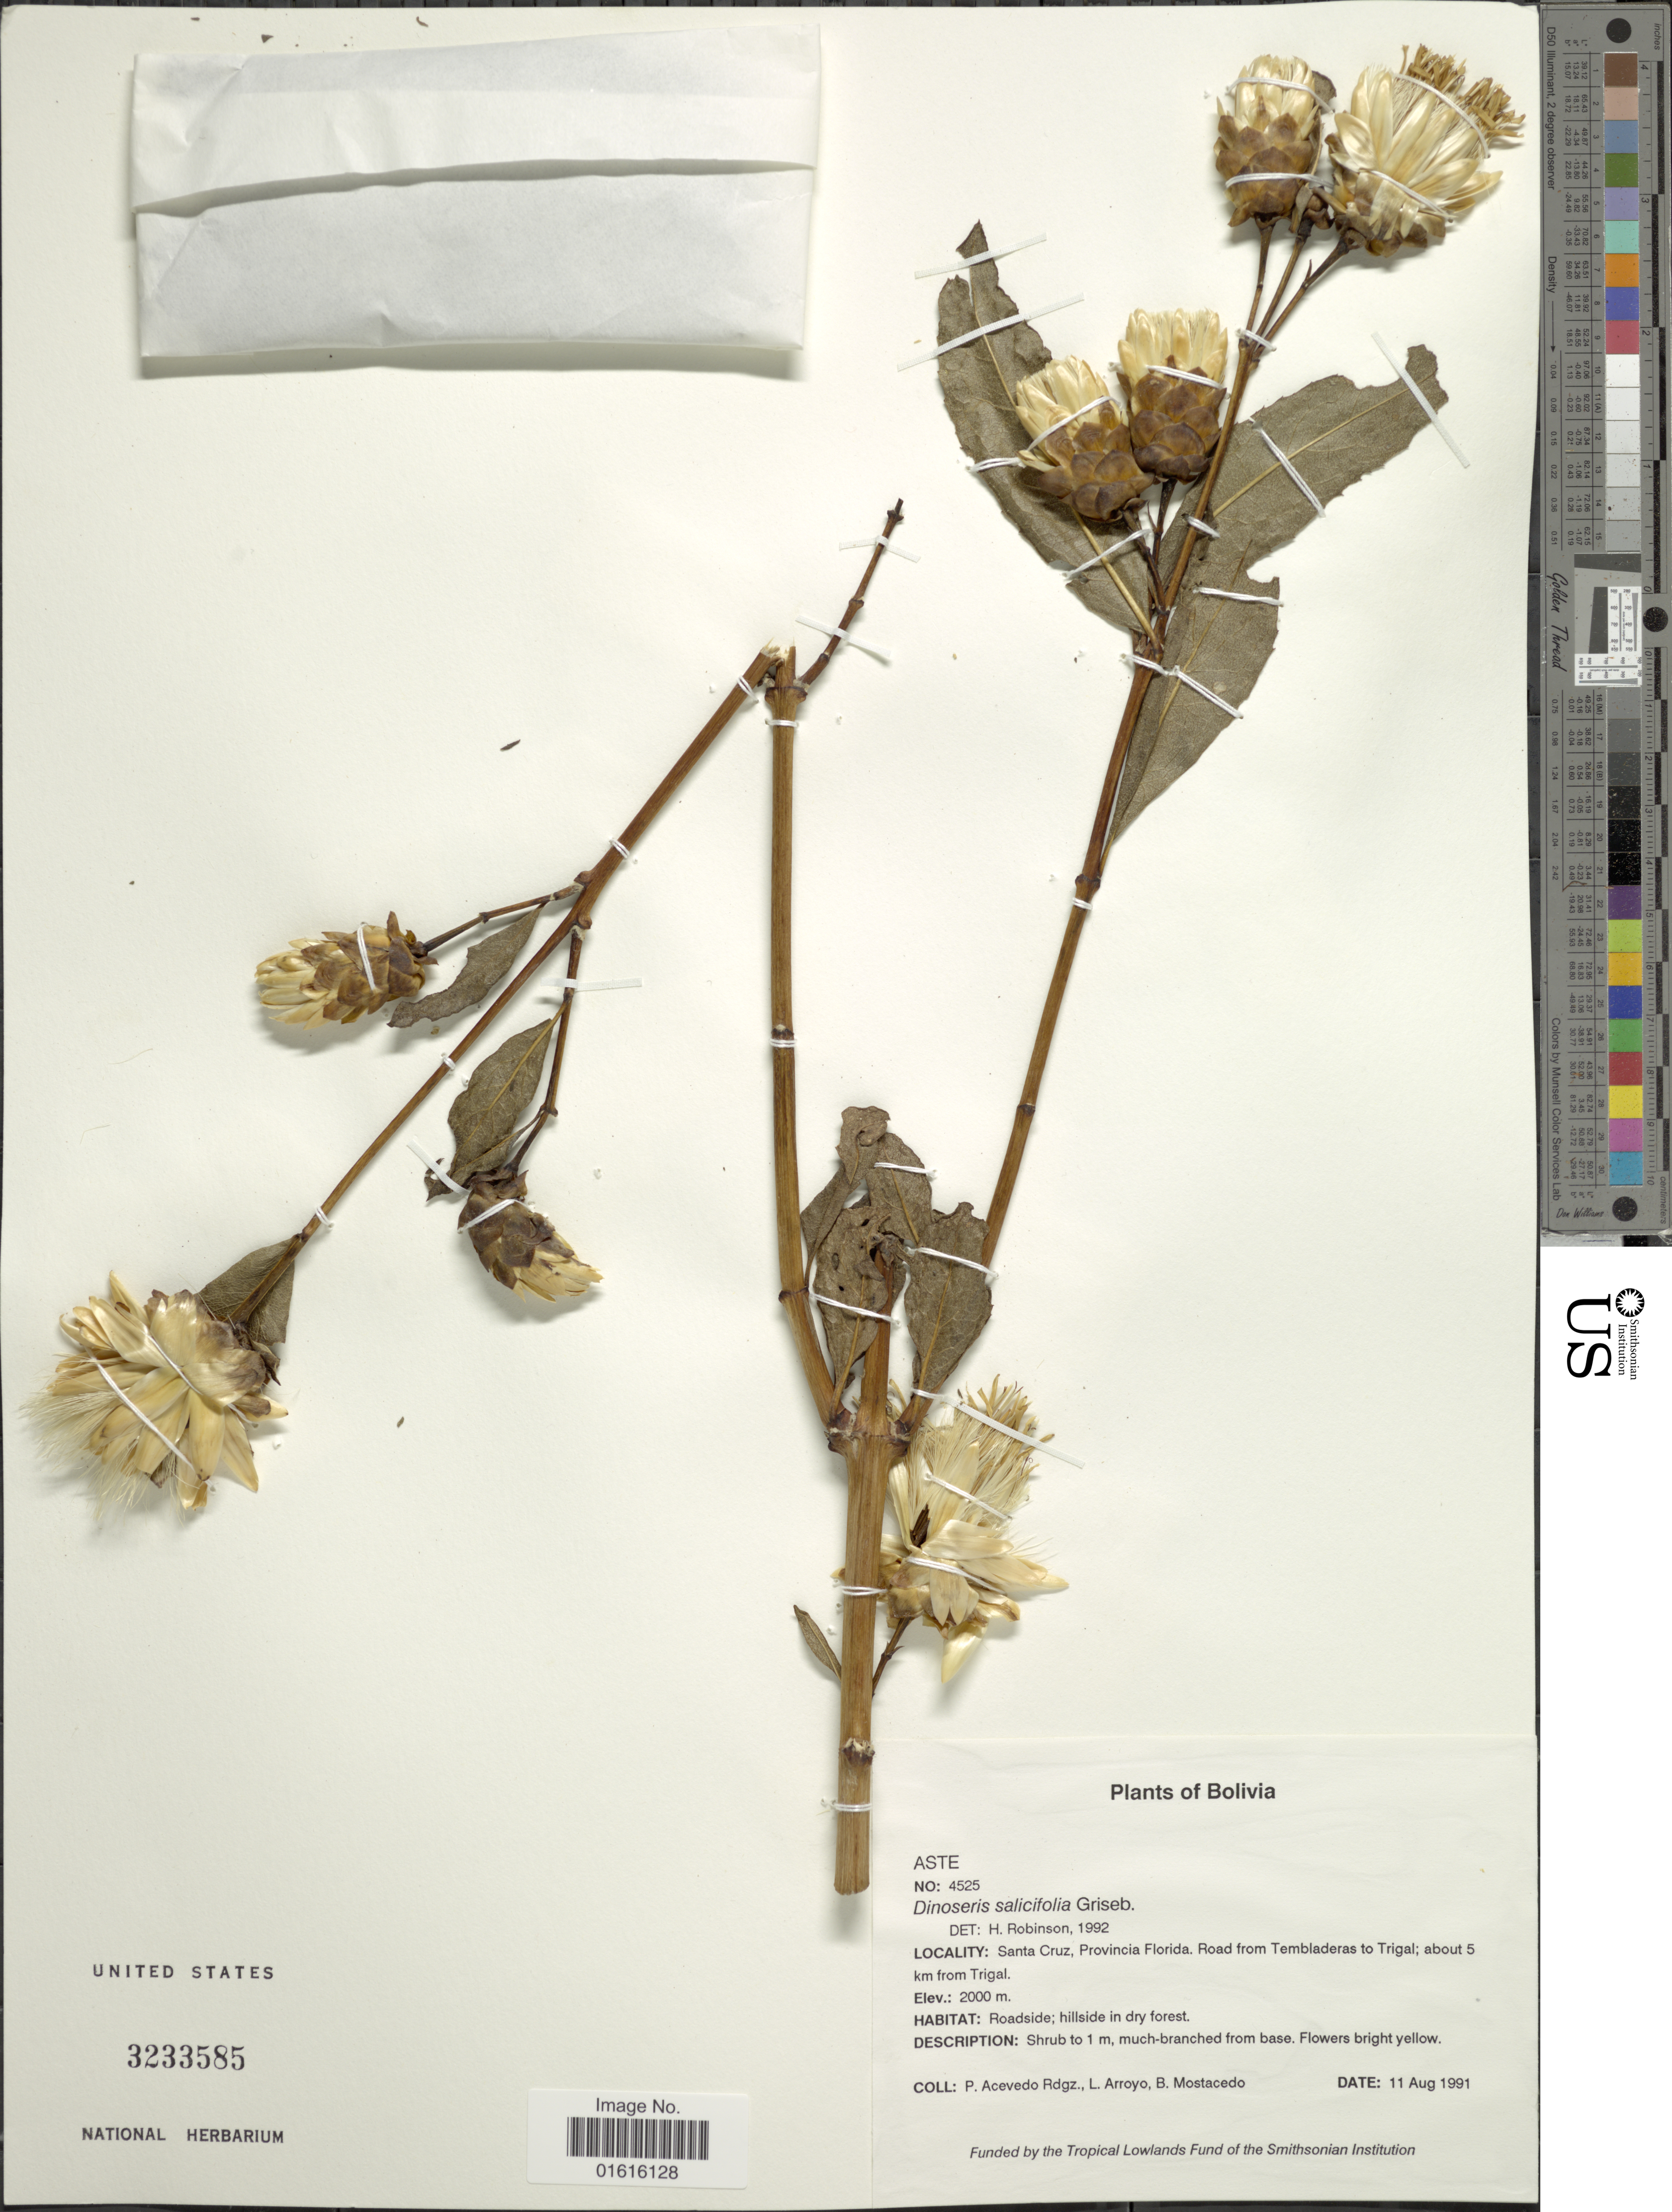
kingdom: Plantae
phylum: Tracheophyta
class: Magnoliopsida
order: Asterales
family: Asteraceae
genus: Dinoseris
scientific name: Dinoseris salicifolia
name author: Griseb.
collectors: P. Acevedo-Rodr., L. Arroyo & B. Mostacedo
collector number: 4525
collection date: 1991-08-11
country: Bolivia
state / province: Santa Cruz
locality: Provincia Florida. Road from Tembladeras to Trigal; about 5 km from Trigal, roadsidel hillside in dry forest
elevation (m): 2000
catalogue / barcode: US 3233585